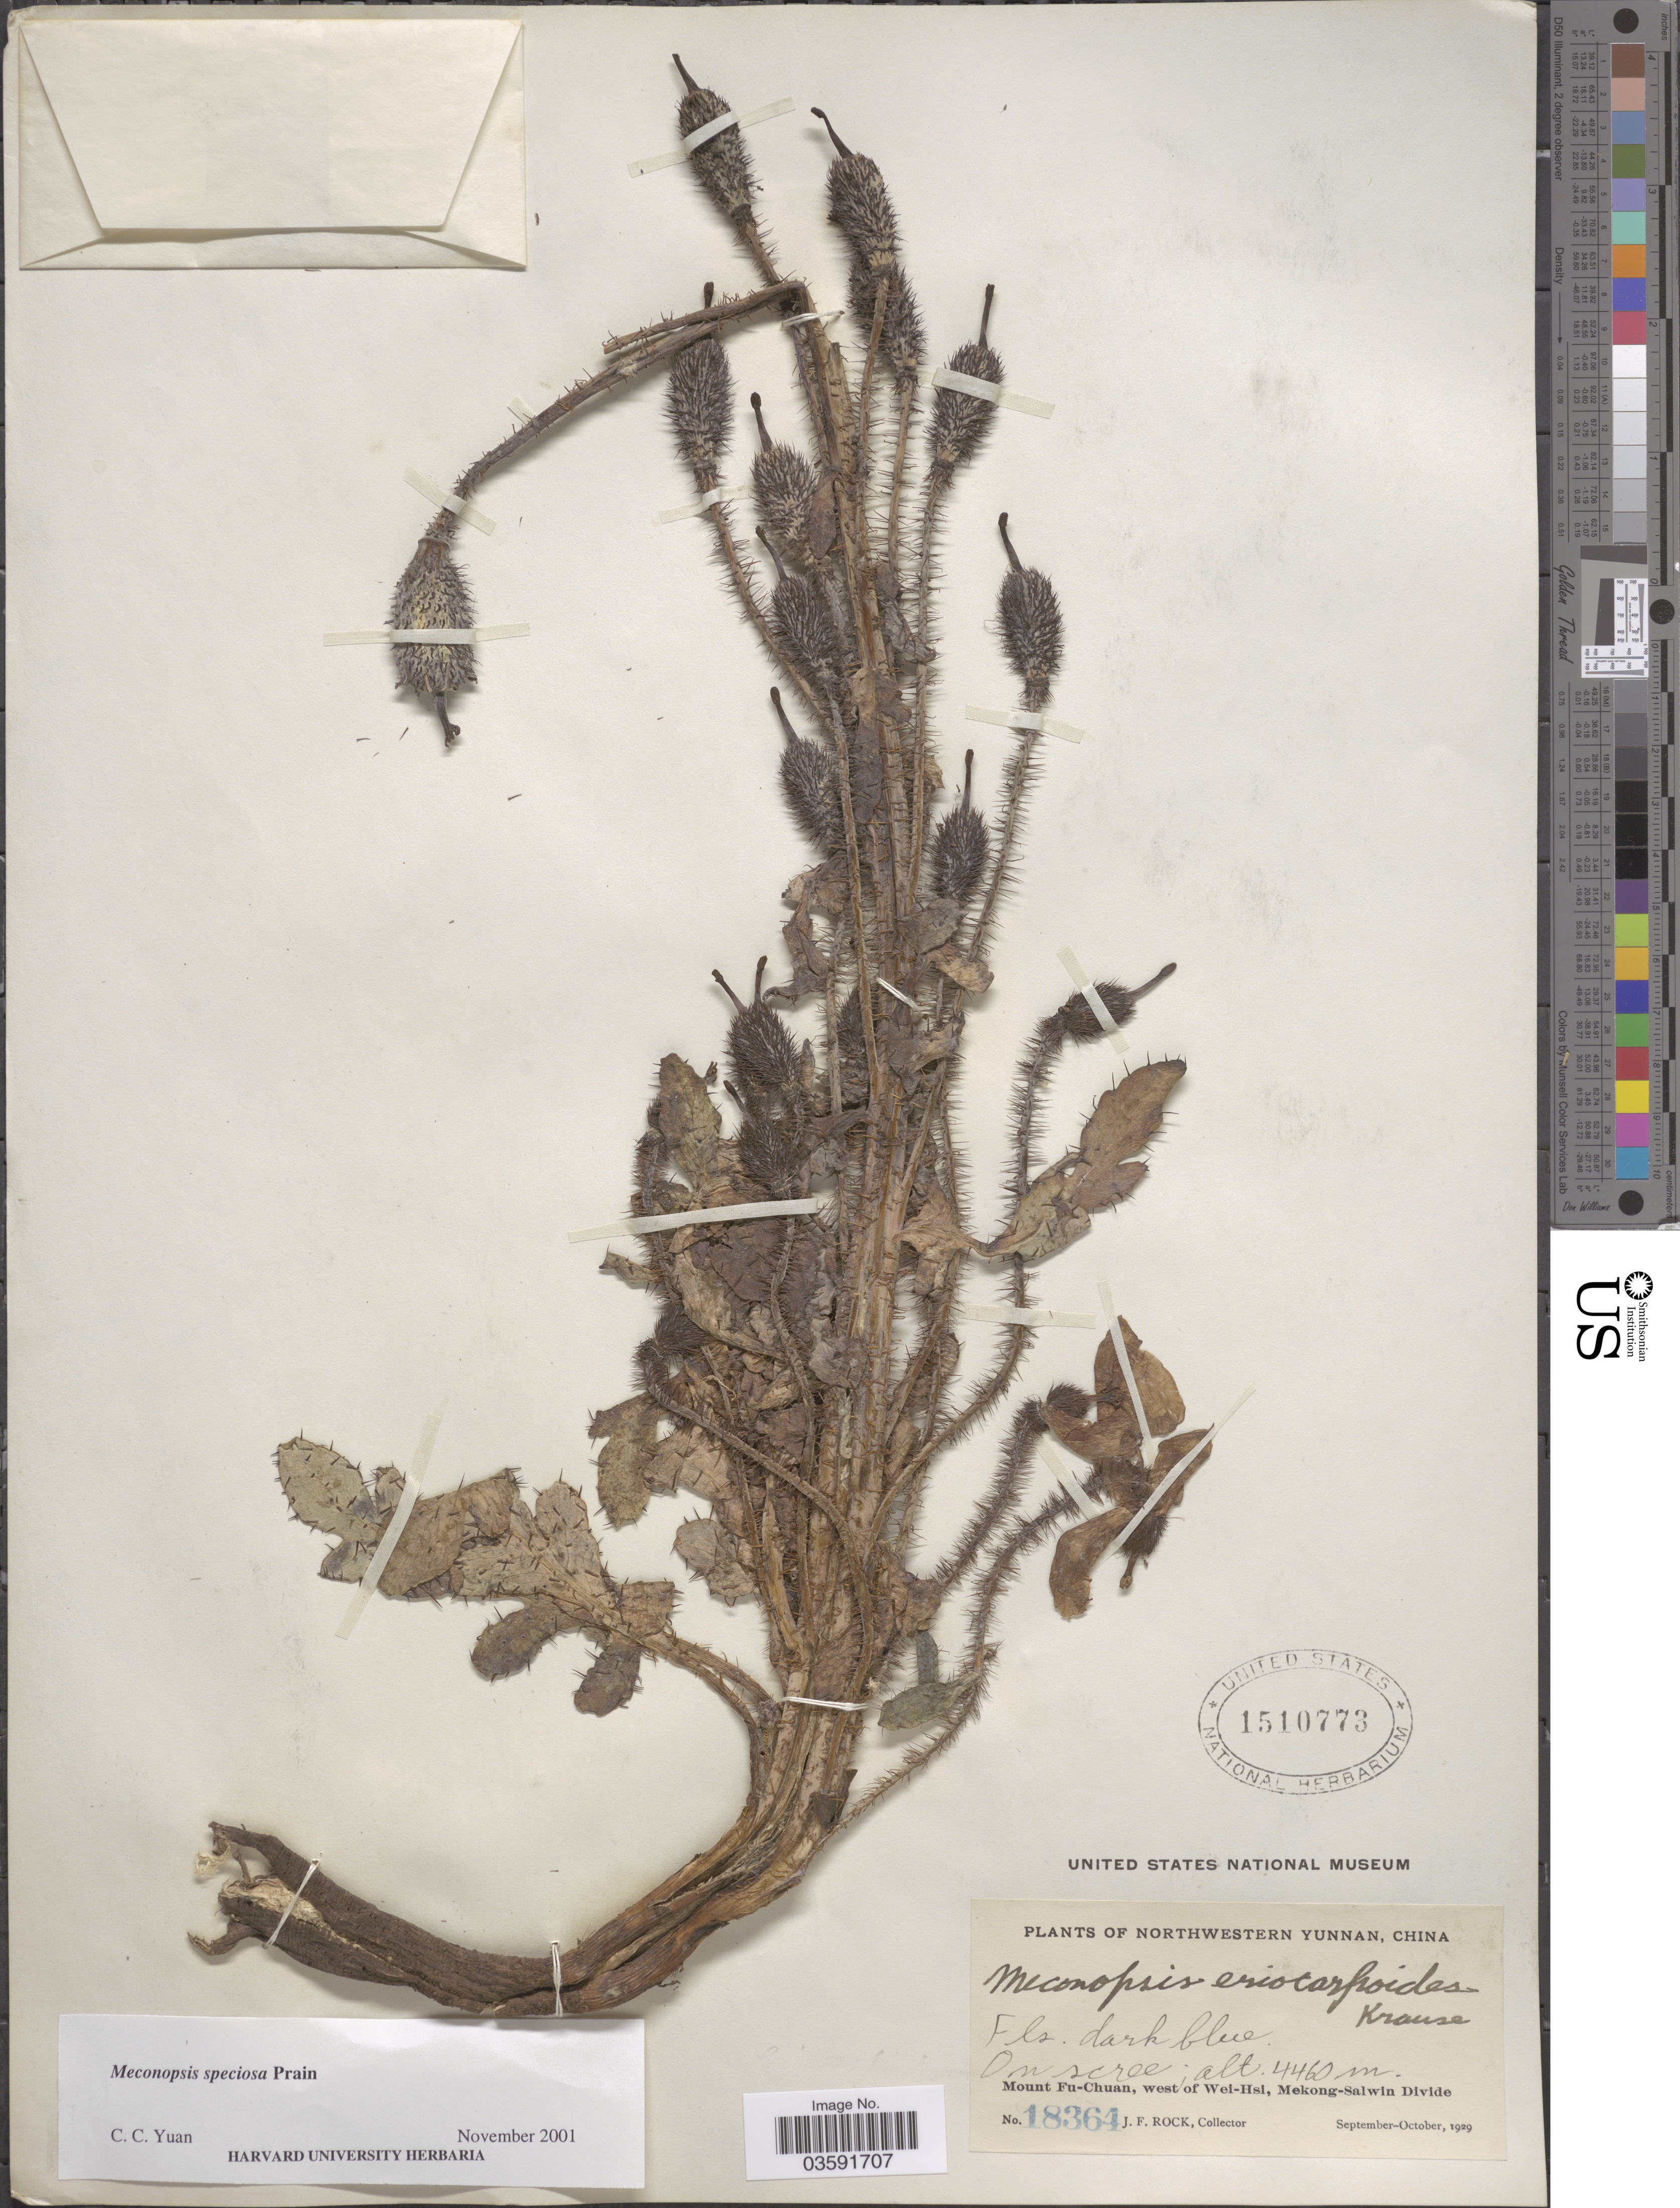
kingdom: Plantae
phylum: Tracheophyta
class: Magnoliopsida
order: Ranunculales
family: Papaveraceae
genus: Meconopsis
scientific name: Meconopsis speciosa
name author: Prain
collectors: J. Rock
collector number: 18364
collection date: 1929-09/1929-10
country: China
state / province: Yunnan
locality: Northwestern Yunnan. Mount Fu-Chuan, west of Wei-Hsi, Mekong-Salwin Divide.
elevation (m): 4460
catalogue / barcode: US 1510773